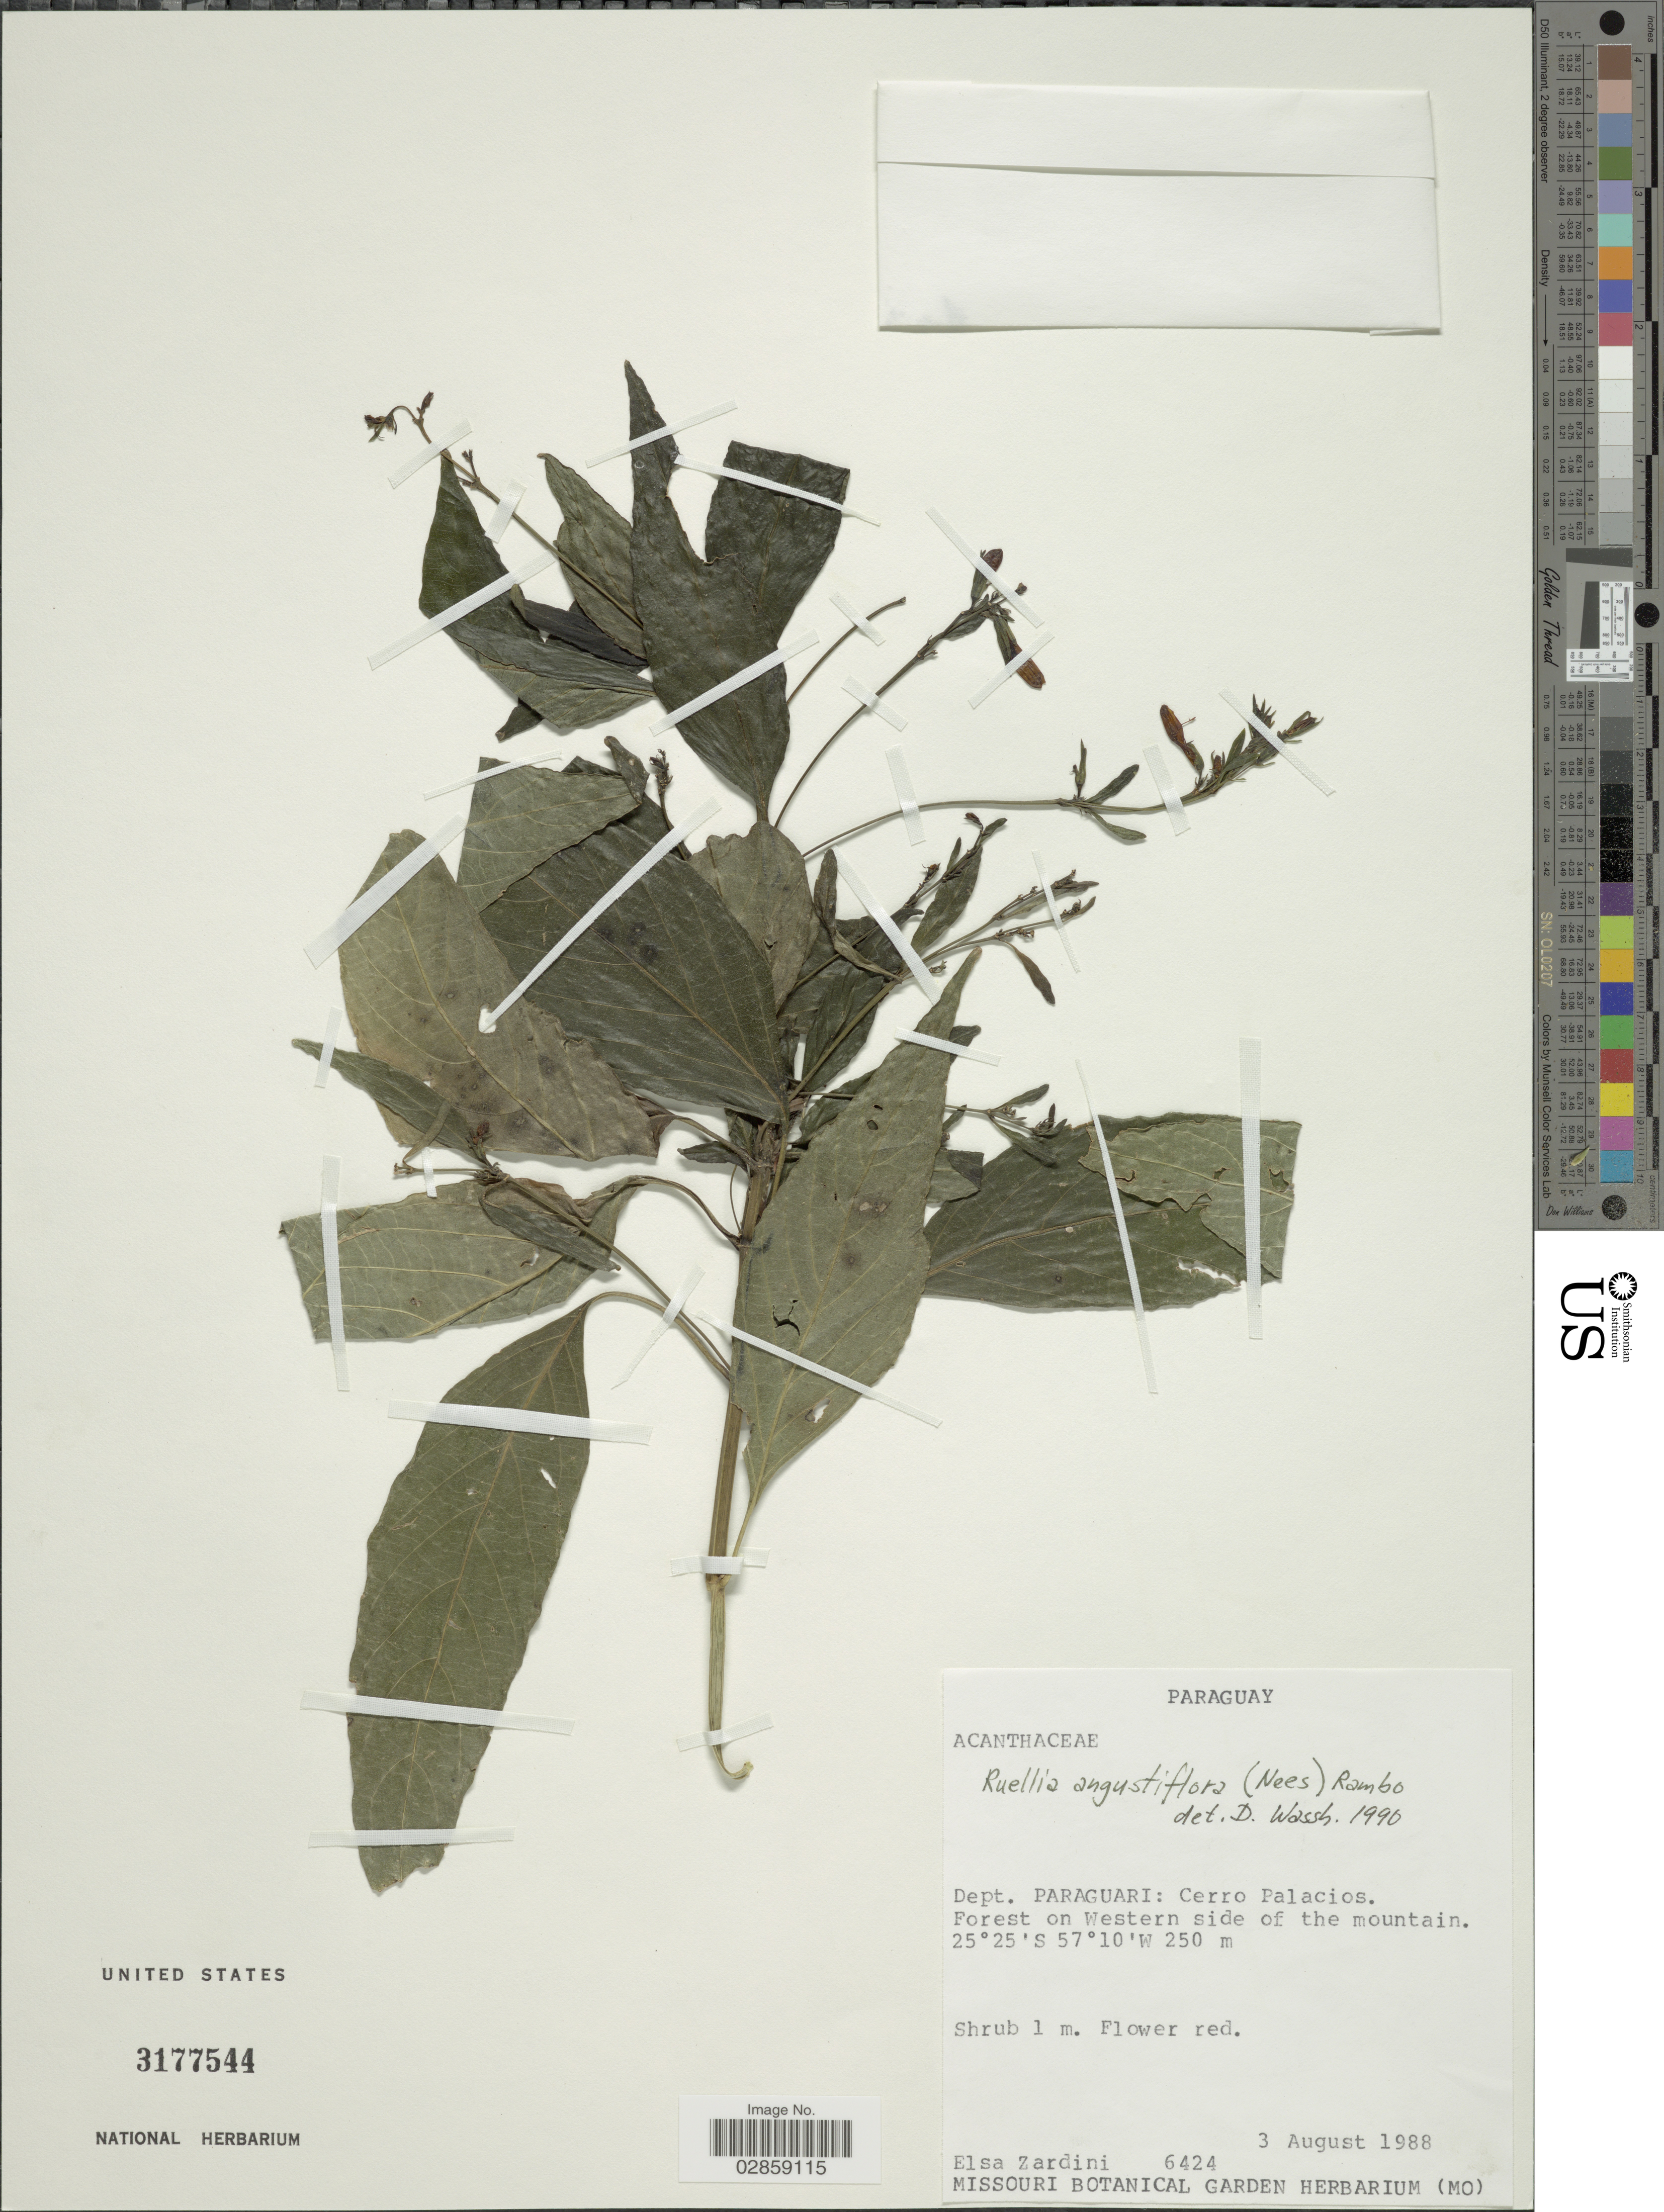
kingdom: Plantae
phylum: Tracheophyta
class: Magnoliopsida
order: Lamiales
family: Acanthaceae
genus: Ruellia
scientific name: Ruellia angustiflora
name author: (Nees) Lindau ex Rambo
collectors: E. M. Zardini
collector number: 6424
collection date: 1988-08-03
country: Paraguay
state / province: Paraguari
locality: Dept. Paraguari: Cerro Palacios. Forest on Western side of the mountain.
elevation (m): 250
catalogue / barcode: US 3177544